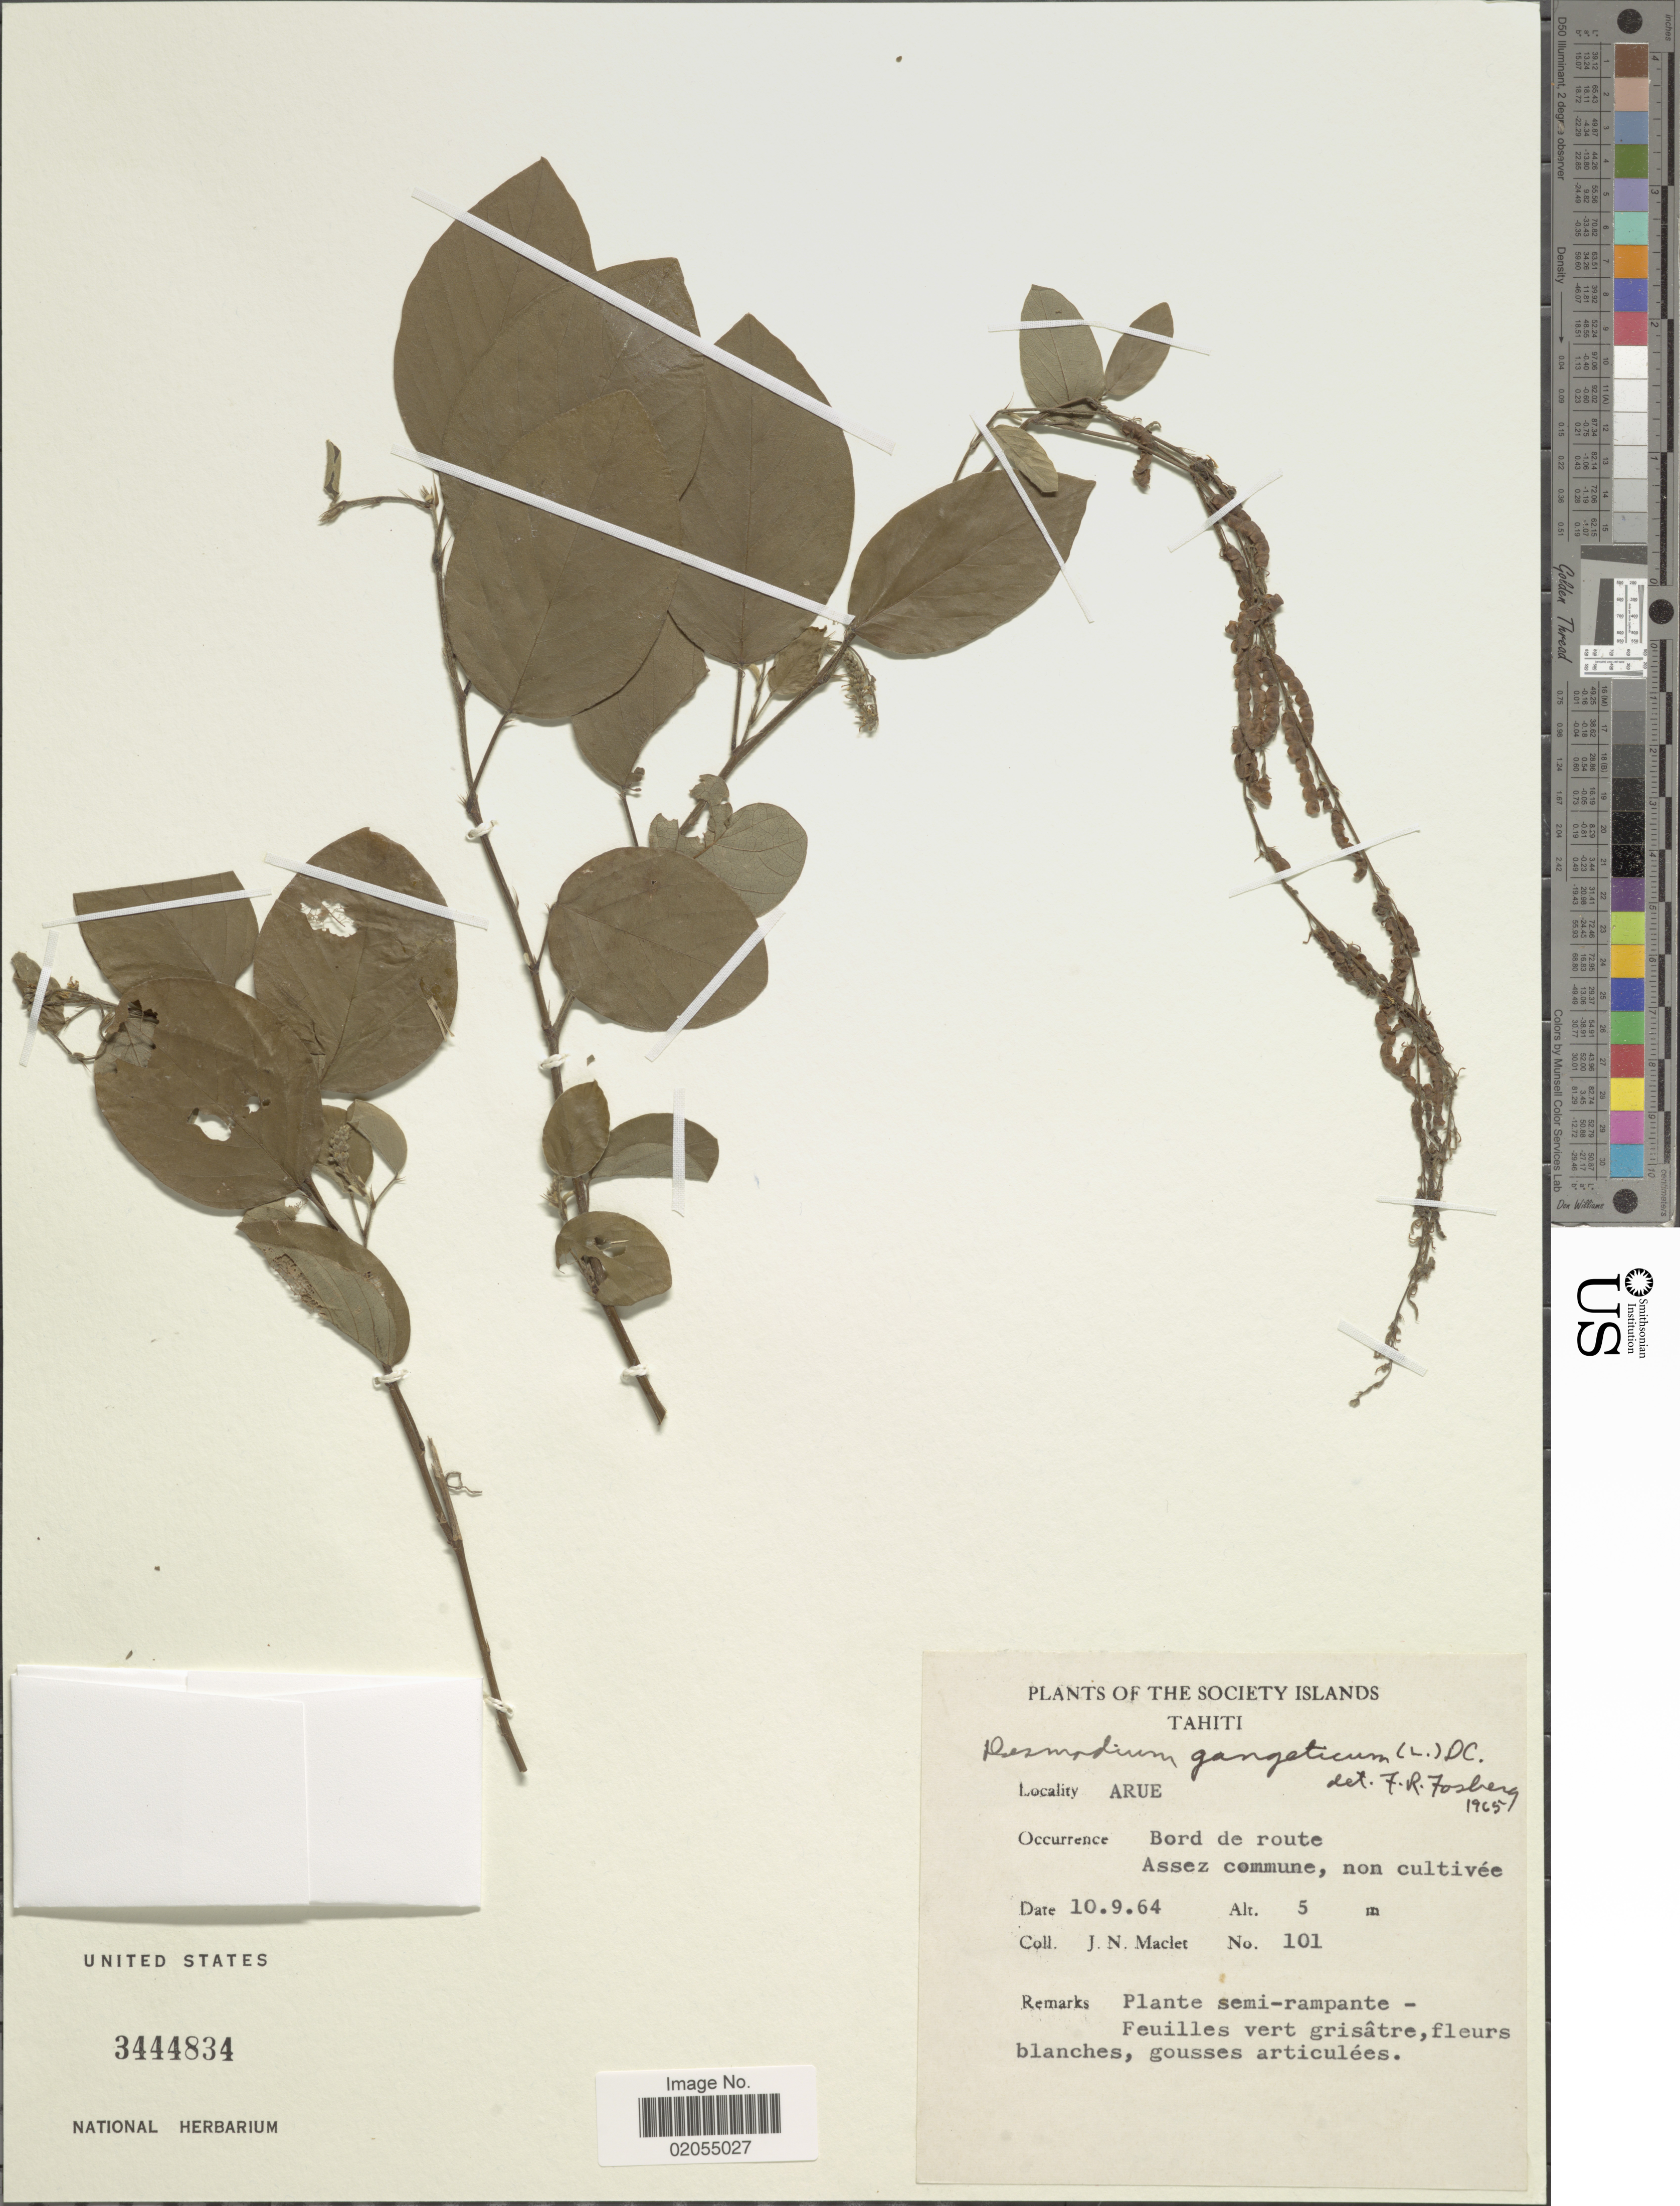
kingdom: Plantae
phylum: Tracheophyta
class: Magnoliopsida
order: Fabales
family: Fabaceae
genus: Pleurolobus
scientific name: Pleurolobus gangeticus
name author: (L.) J. St.-Hil. ex H. Ohashi & K. Ohashi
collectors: J. Maclet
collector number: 101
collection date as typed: Transcribed d/m/y: 10/9/64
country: French Polynesia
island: Tahiti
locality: Society Islands. Tahiti. Arue.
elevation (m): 5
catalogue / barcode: US 3444834